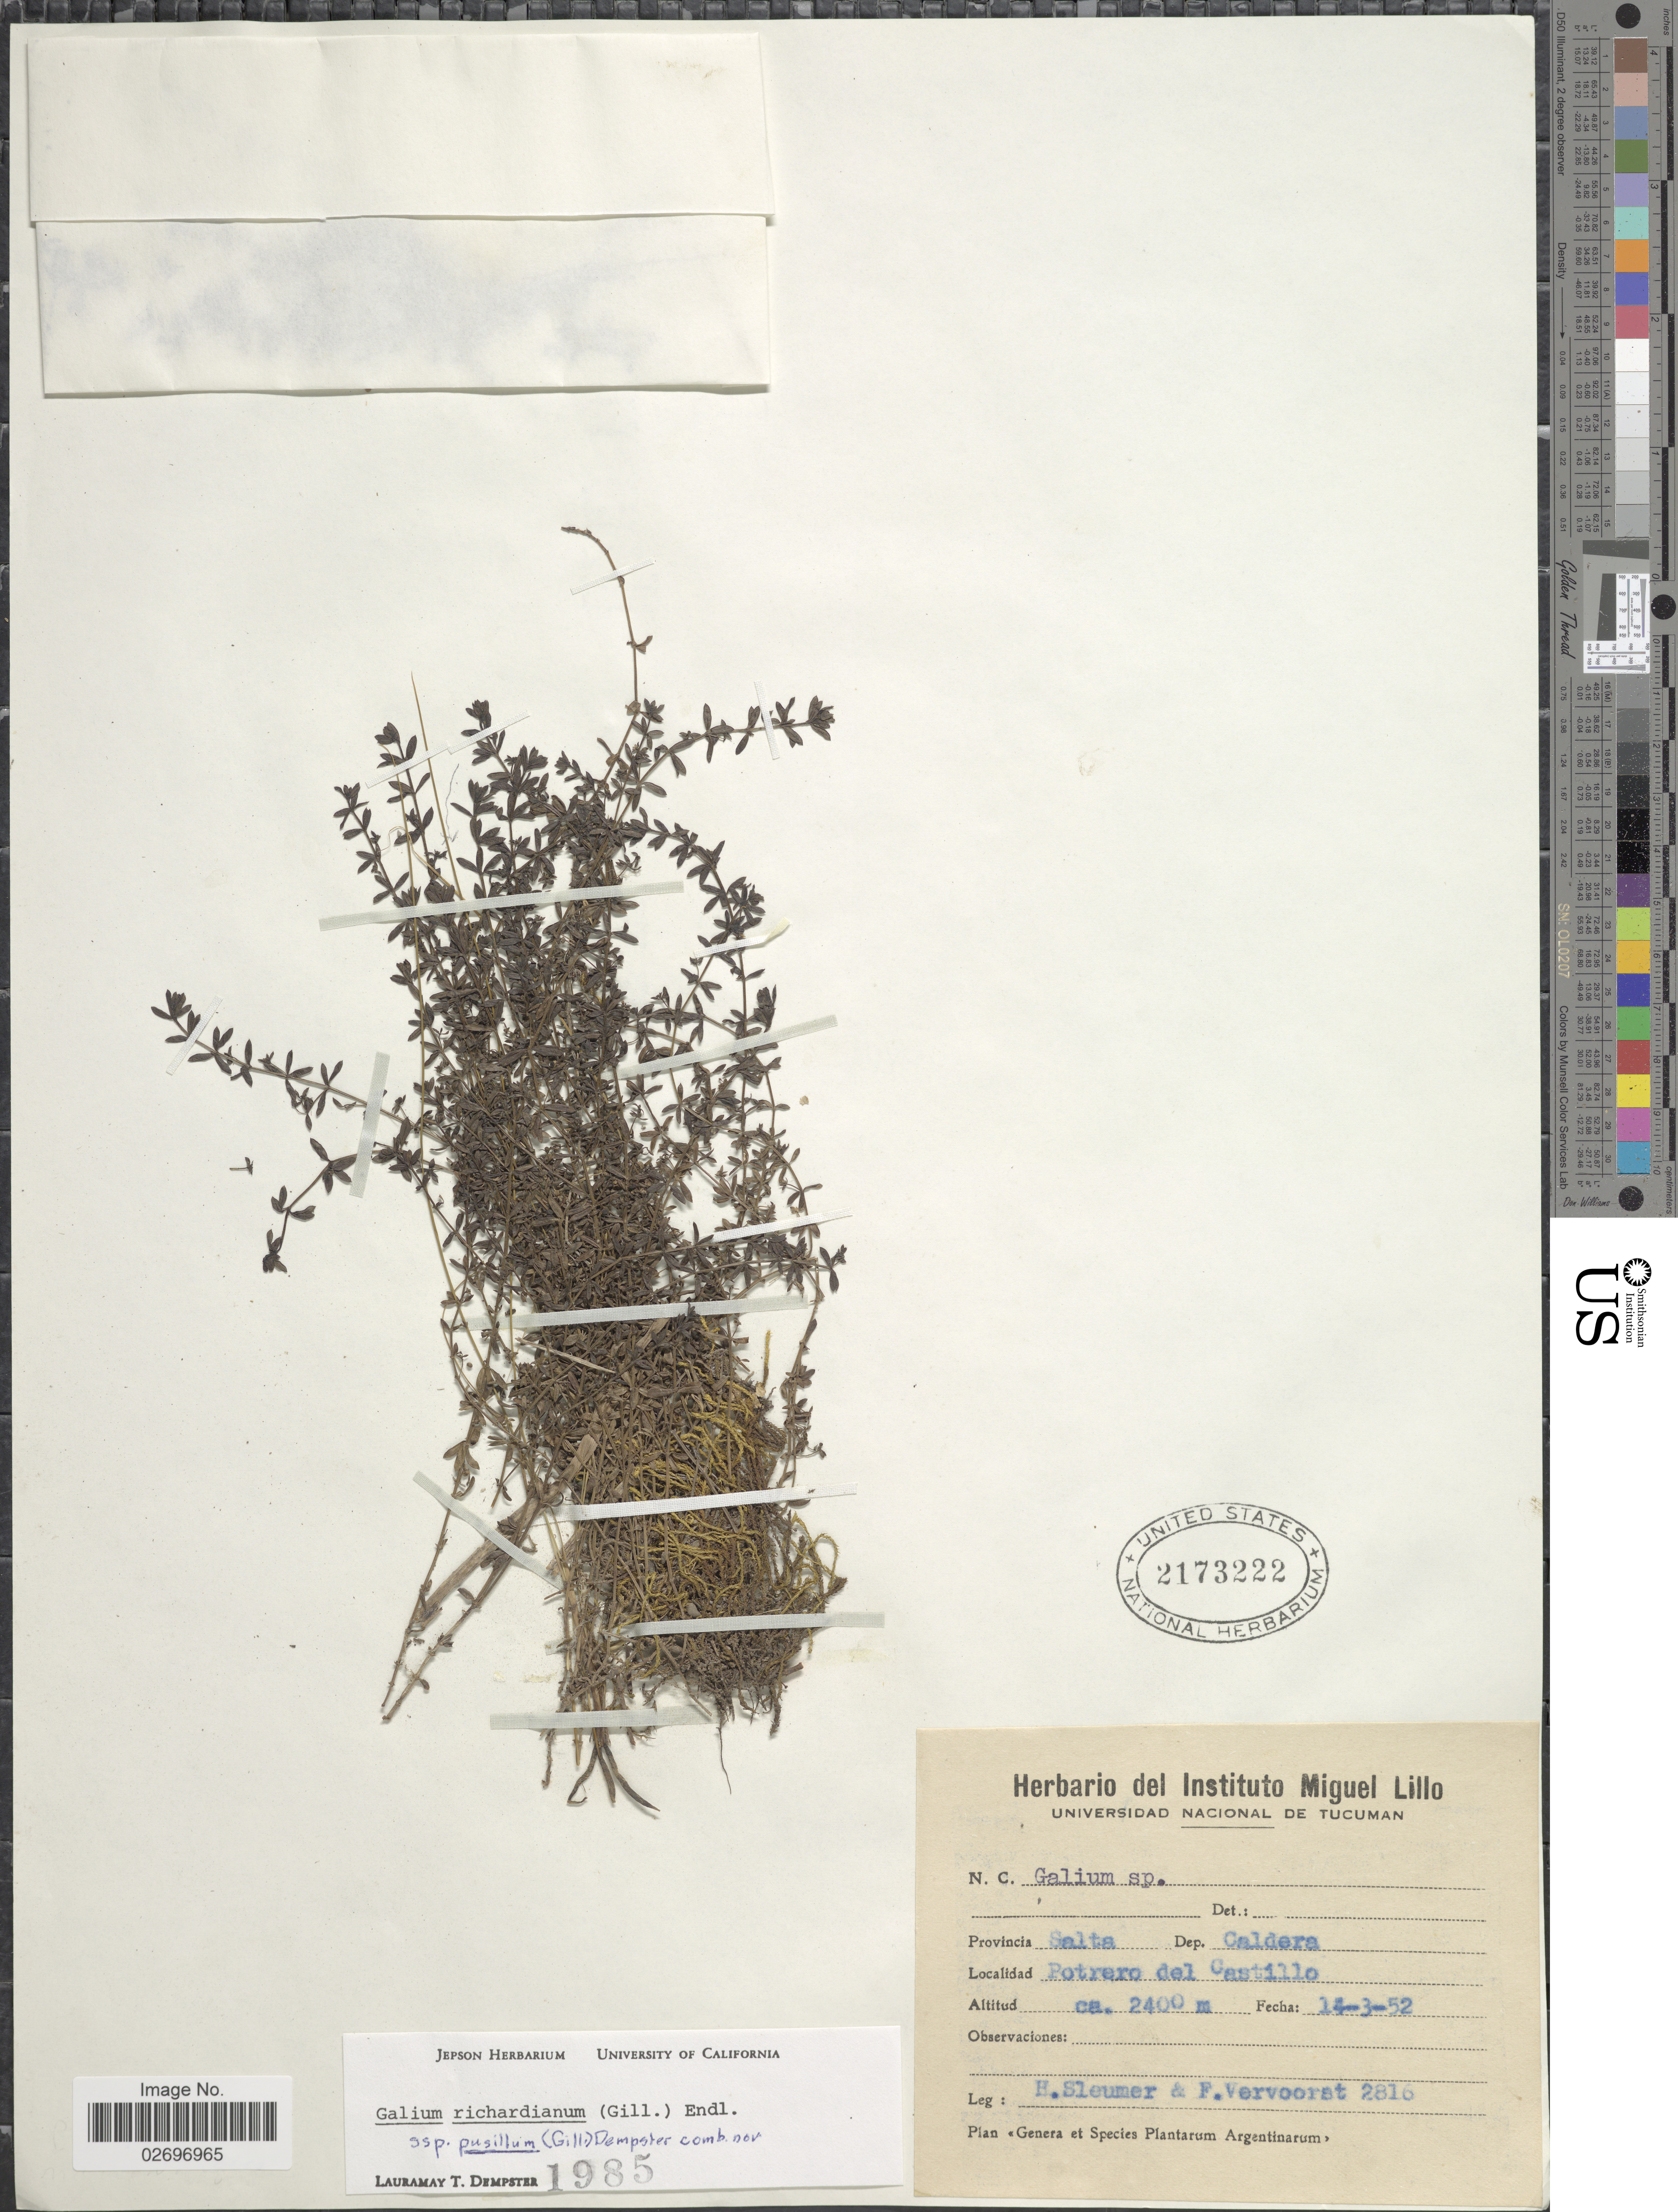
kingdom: Plantae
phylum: Tracheophyta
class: Magnoliopsida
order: Gentianales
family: Rubiaceae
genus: Galium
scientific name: Galium richardianum subsp. pusillum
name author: (Gillies ex Hook. & Arn.) Dempster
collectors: H. O. Sleumer & F. Vervoorst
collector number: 2816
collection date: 1952-03-14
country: Argentina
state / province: Salta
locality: Dep. Caldera, Potrero del Castillo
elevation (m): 2400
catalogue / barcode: US 2173222